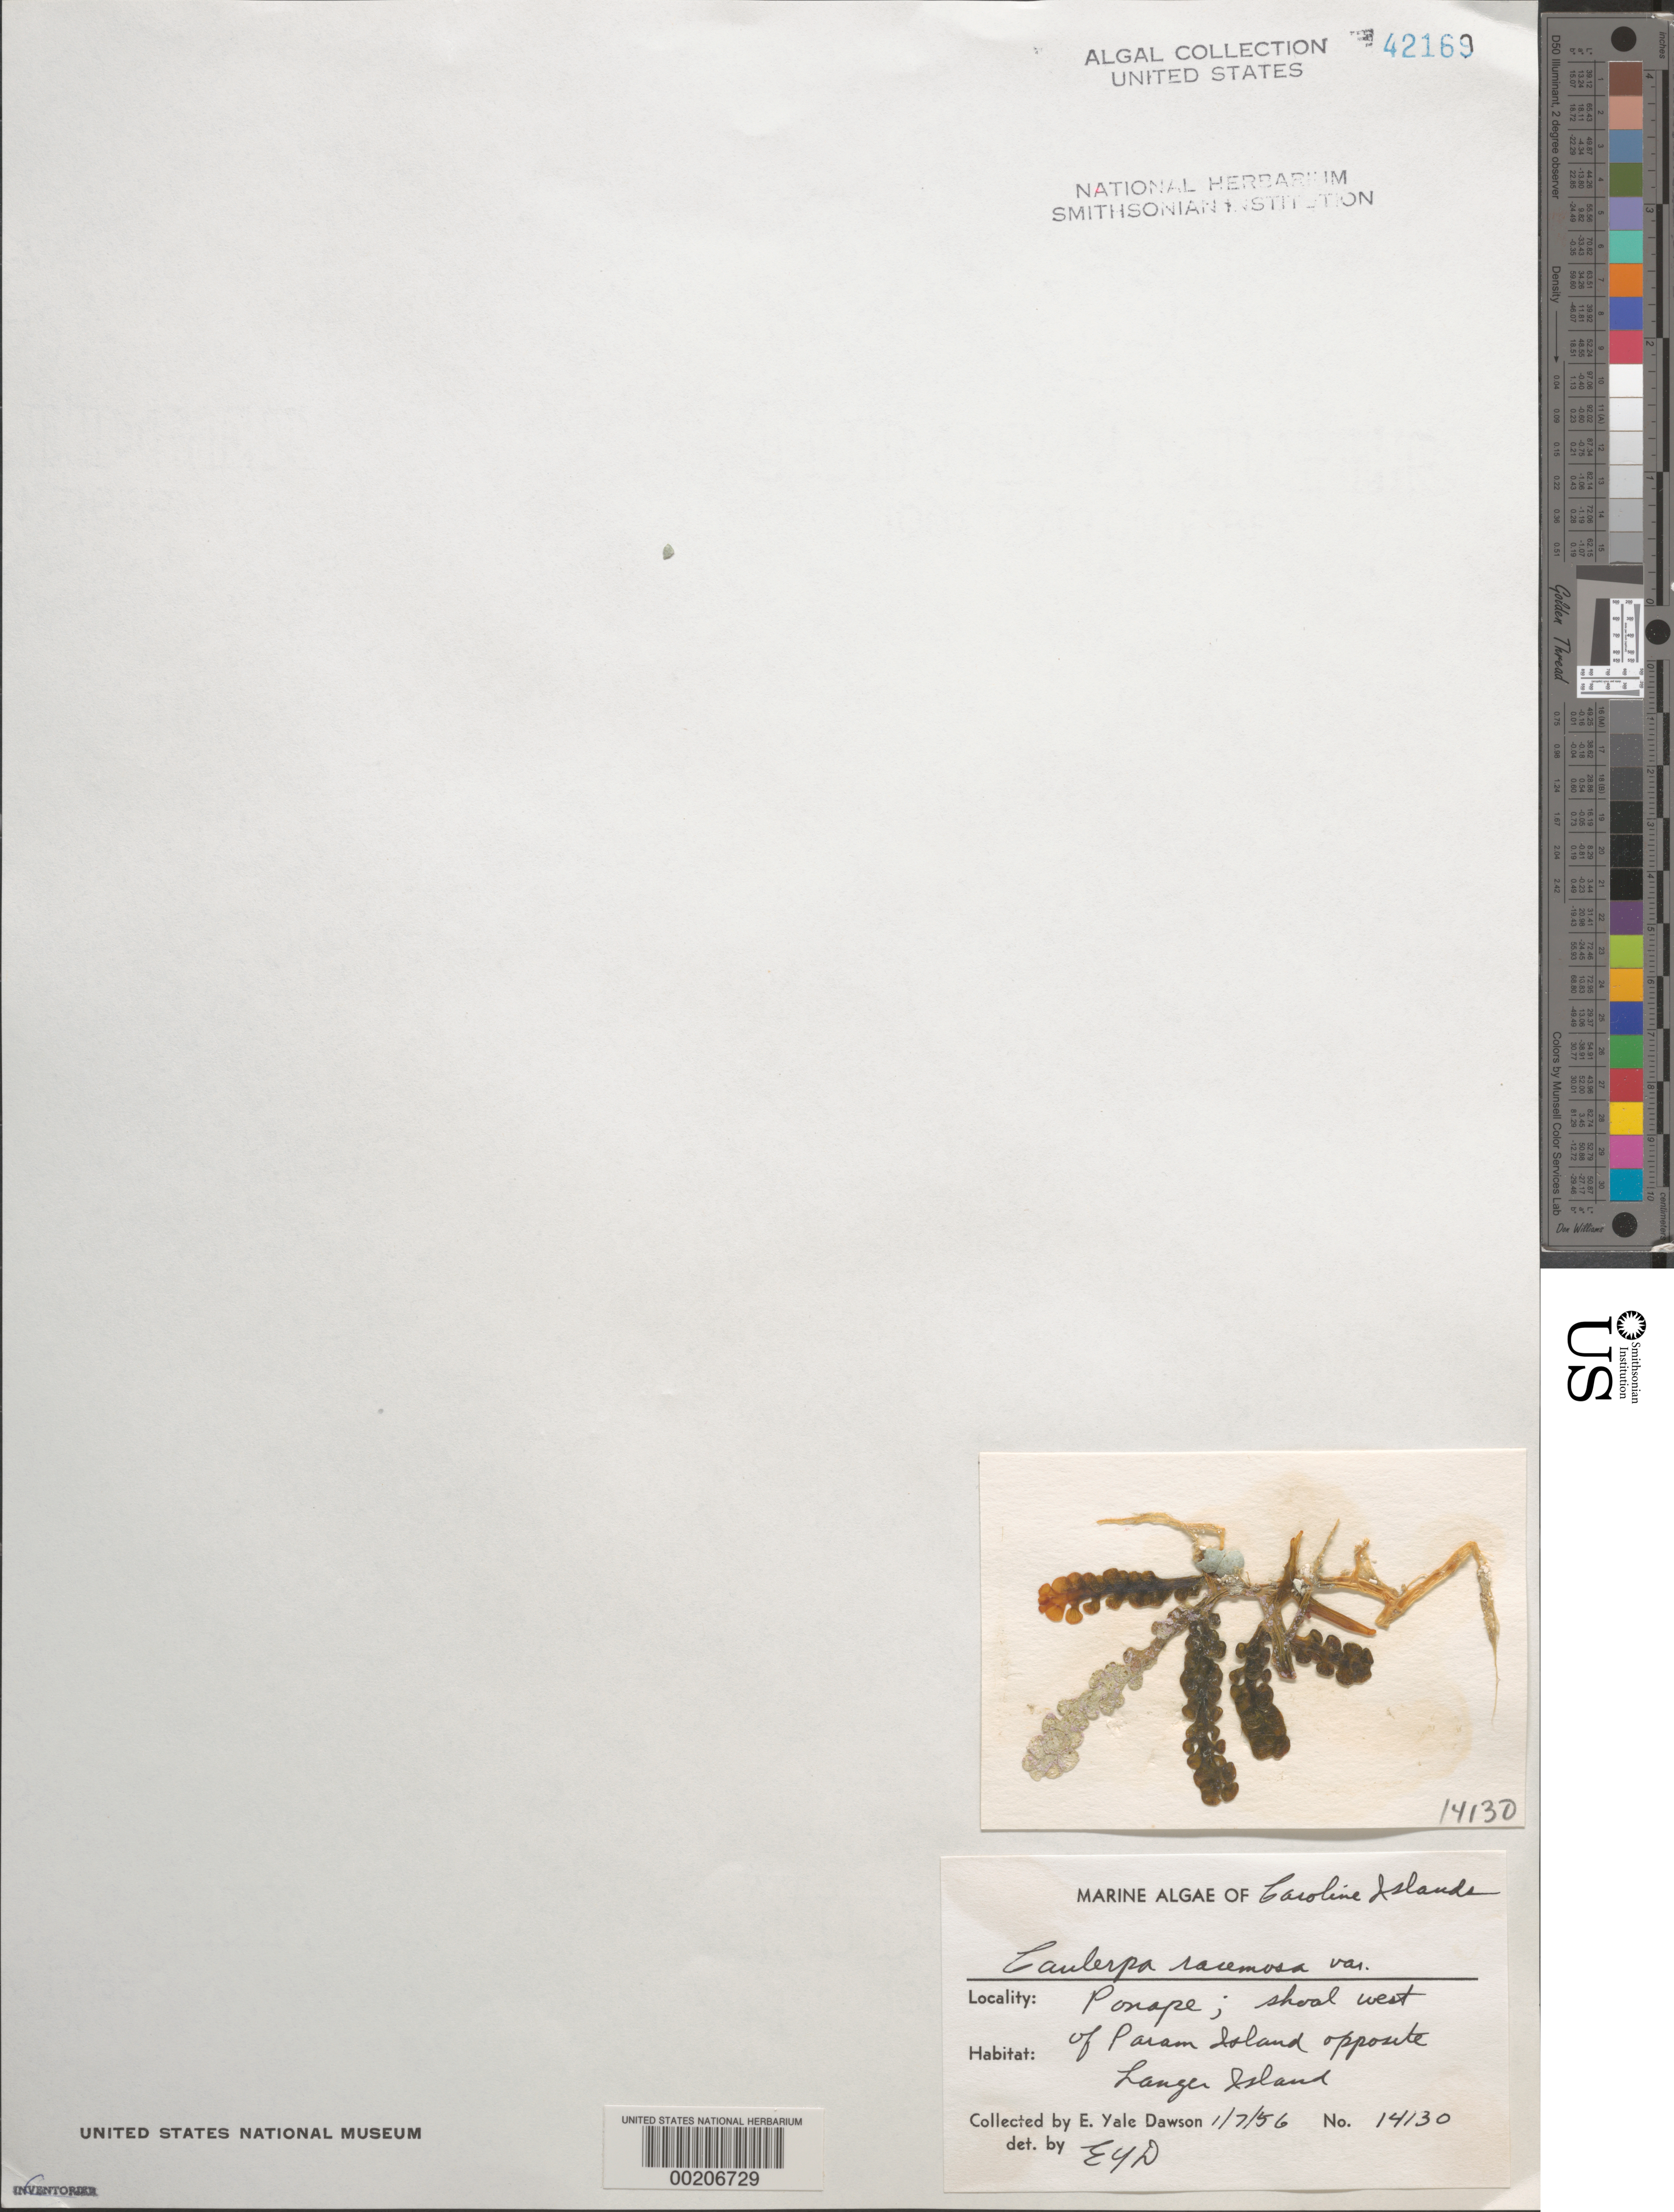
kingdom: Plantae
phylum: Chlorophyta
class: Ulvophyceae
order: Bryopsidales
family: Caulerpaceae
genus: Caulerpa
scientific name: Caulerpa racemosa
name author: (Forssk.) J. Agardh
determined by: Dawson, E. Y.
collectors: E. Y. Dawson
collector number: EYD 14130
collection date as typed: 07 Jan 1956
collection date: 1956-01-07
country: Micronesia, Federated States of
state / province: Pohnpei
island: Pohnpei [Ponape]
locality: West of Param Island, opposite Langer Island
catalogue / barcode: US 42169